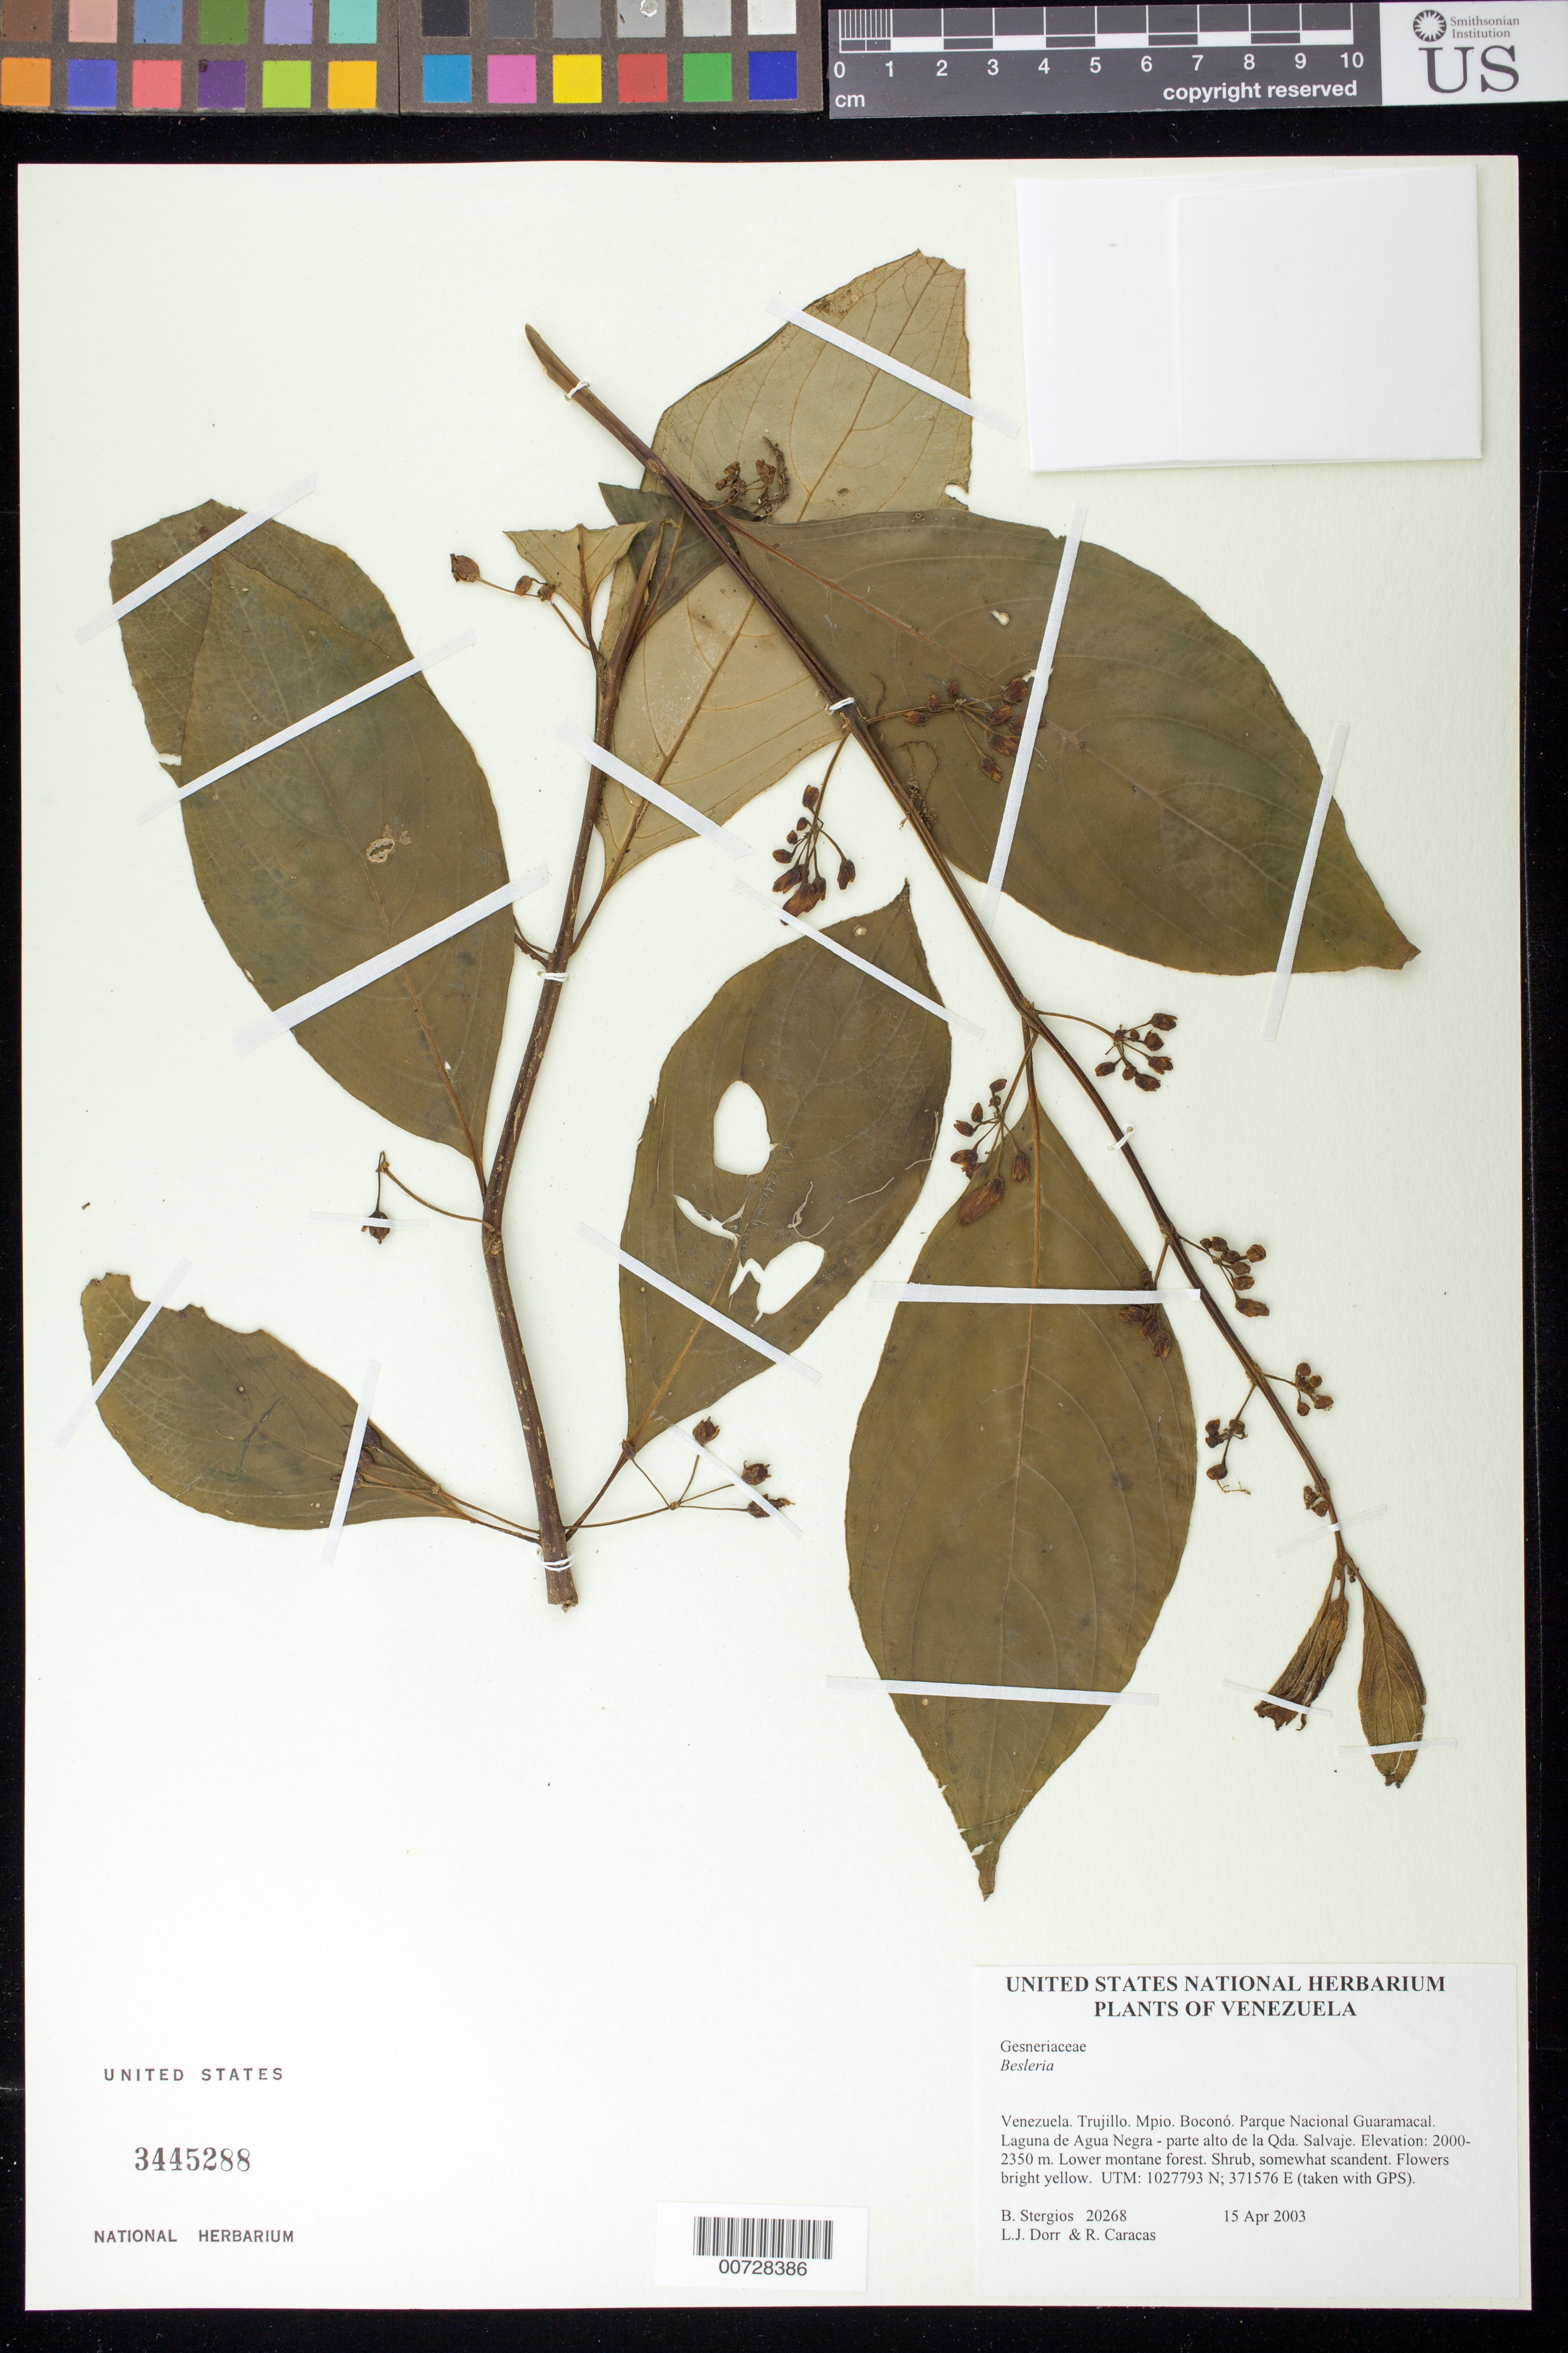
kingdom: Plantae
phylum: Tracheophyta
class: Magnoliopsida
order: Lamiales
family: Gesneriaceae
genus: Besleria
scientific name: Besleria sp.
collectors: B. G. Stergios, L. J. Dorr & R. Caracas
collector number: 20268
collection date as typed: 15 Apr 2003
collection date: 2003-04-15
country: Venezuela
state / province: Trujillo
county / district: Boconó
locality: Parque Nacional Guaramacal, Laguna de Agua Negra - parte alto de la Qda. Salvaje.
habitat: Lower montane forest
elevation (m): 2000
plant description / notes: PORT, US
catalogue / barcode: US 3445288